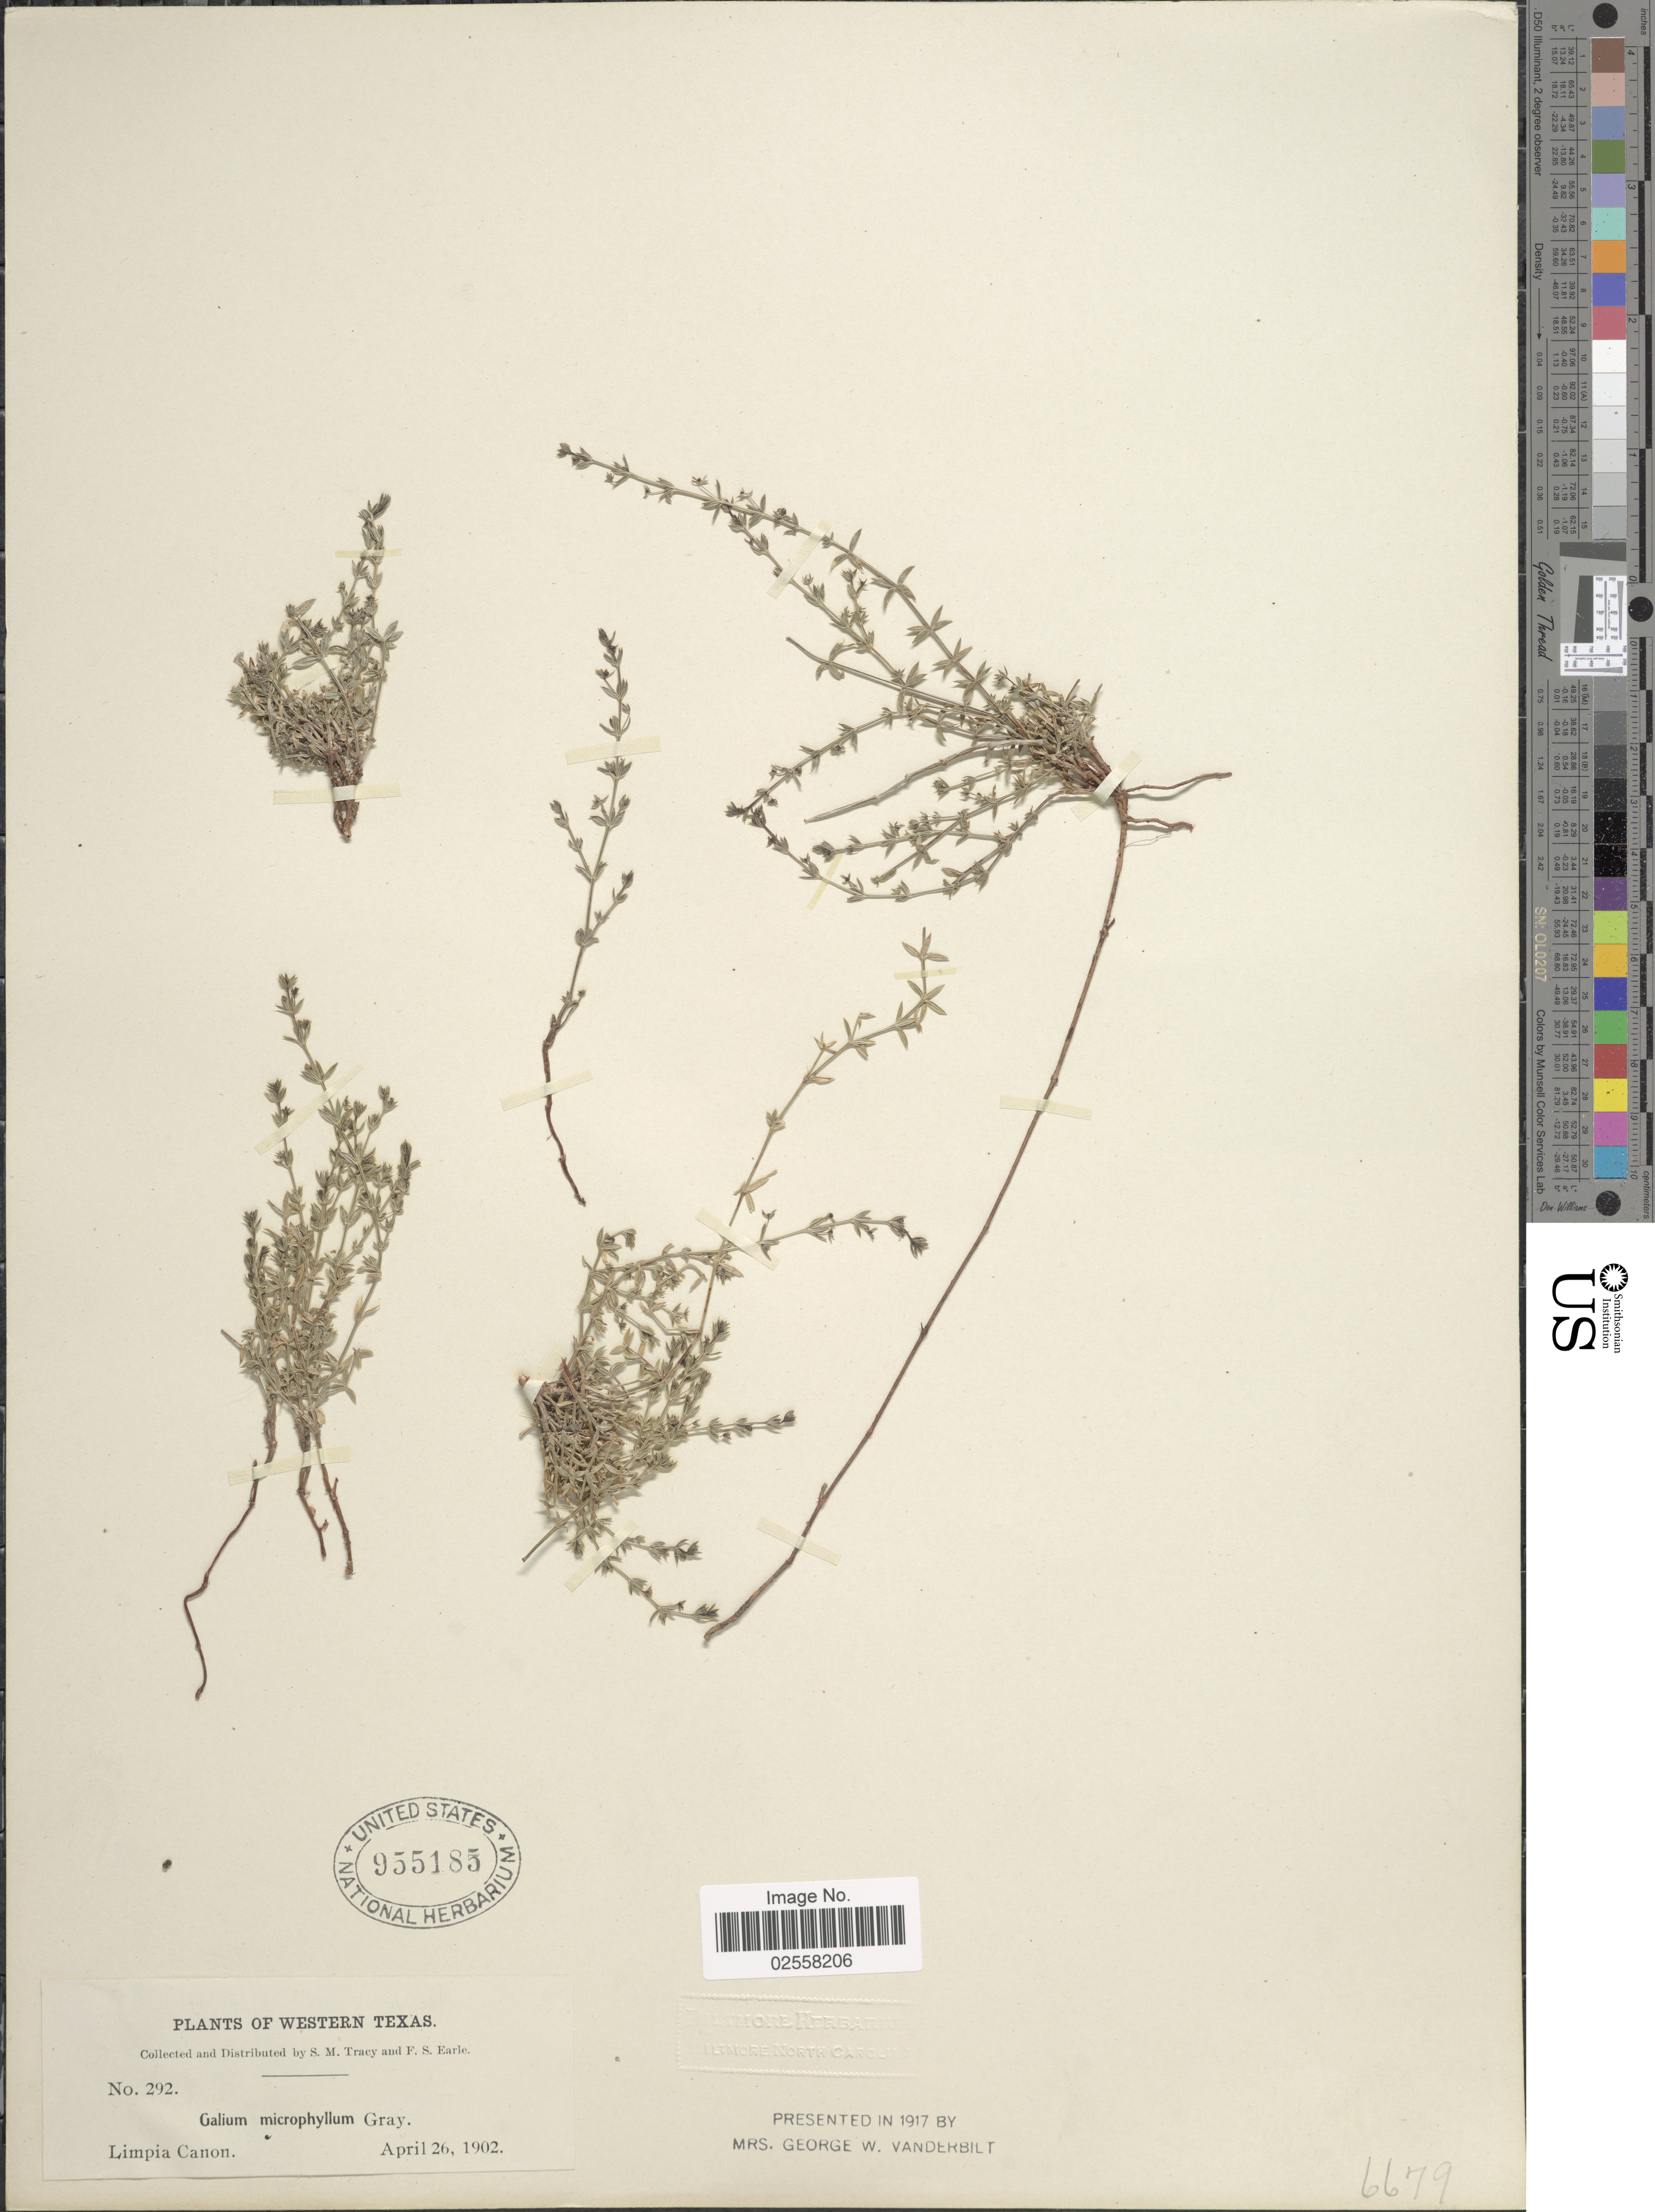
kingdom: Plantae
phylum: Tracheophyta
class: Magnoliopsida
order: Gentianales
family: Rubiaceae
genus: Galium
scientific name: Galium microphyllum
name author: A. Gray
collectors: S. M. Tracy & F. S. Earle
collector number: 292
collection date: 1902-04-26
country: United States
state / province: Texas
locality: Western Texas, Limpia Canon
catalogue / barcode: US 955185